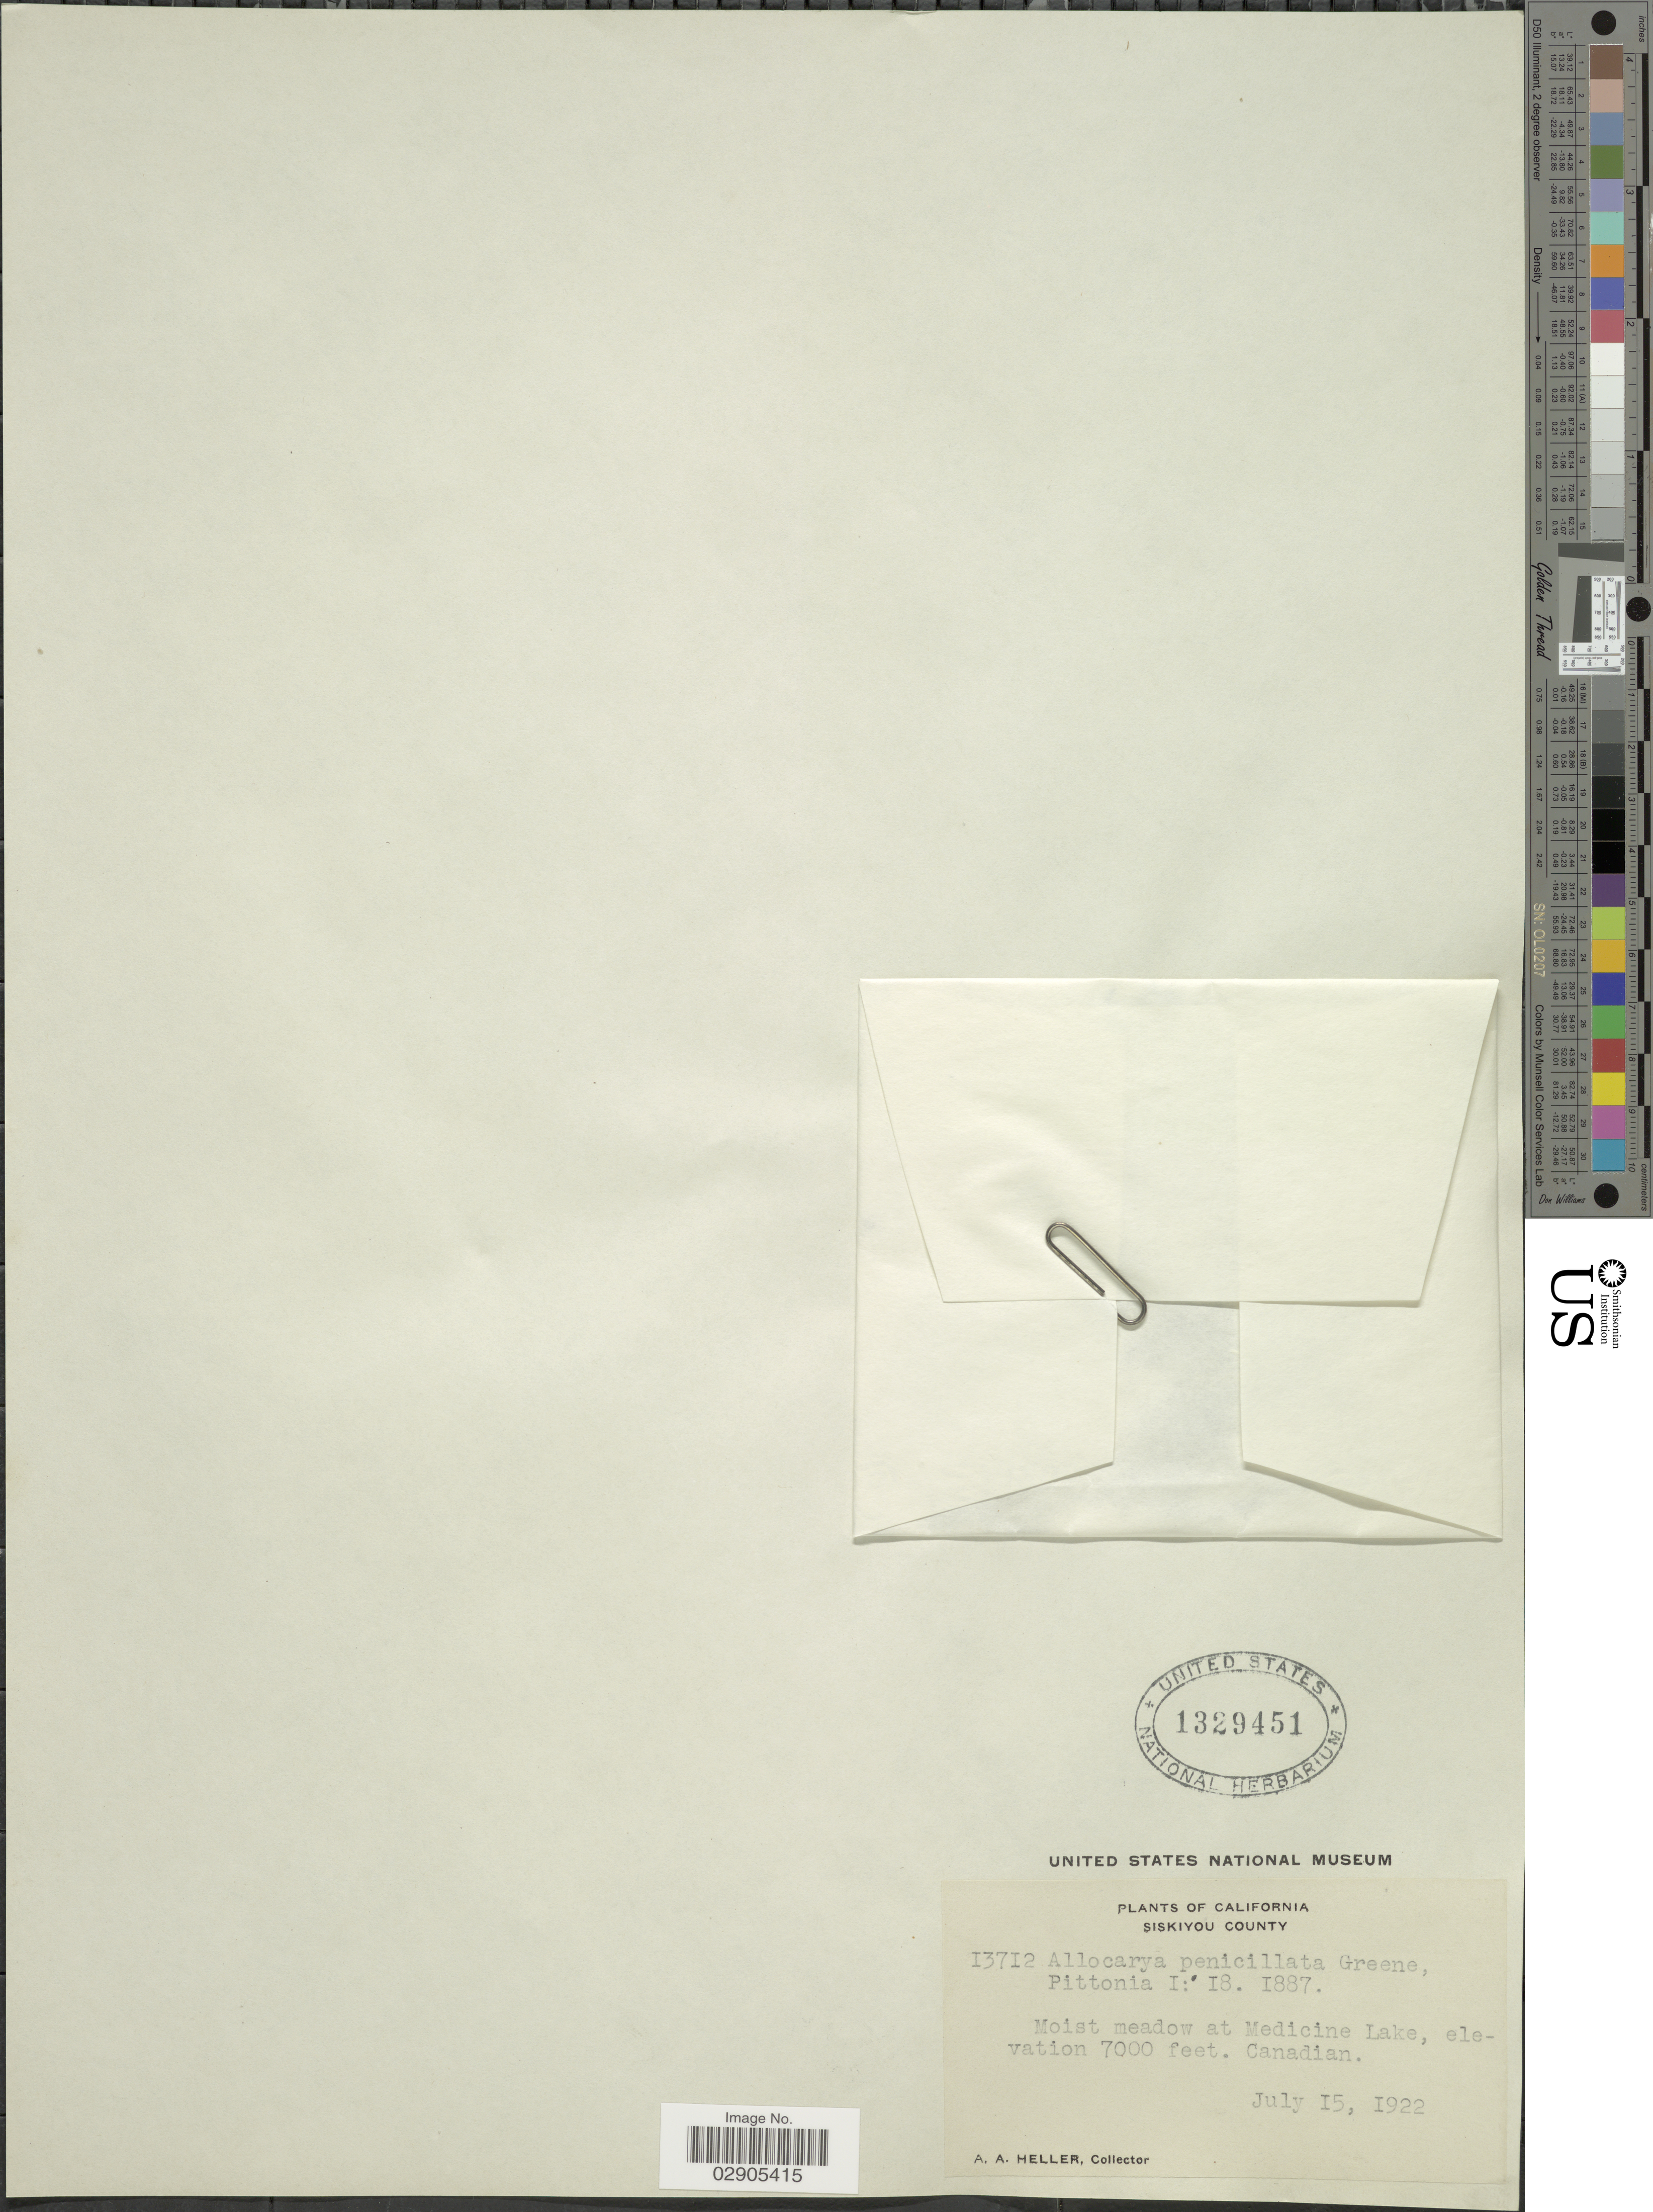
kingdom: Plantae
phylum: Tracheophyta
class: Magnoliopsida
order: Boraginales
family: Boraginaceae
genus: Allocarya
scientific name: Allocarya penicillata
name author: Greene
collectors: A. A. Heller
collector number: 13712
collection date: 1922-07-15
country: United States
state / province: California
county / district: Siskiyou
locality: Siskiyou County. Moist meadow at Medicine Lake. Canadian.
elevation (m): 2134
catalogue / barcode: US 1329451